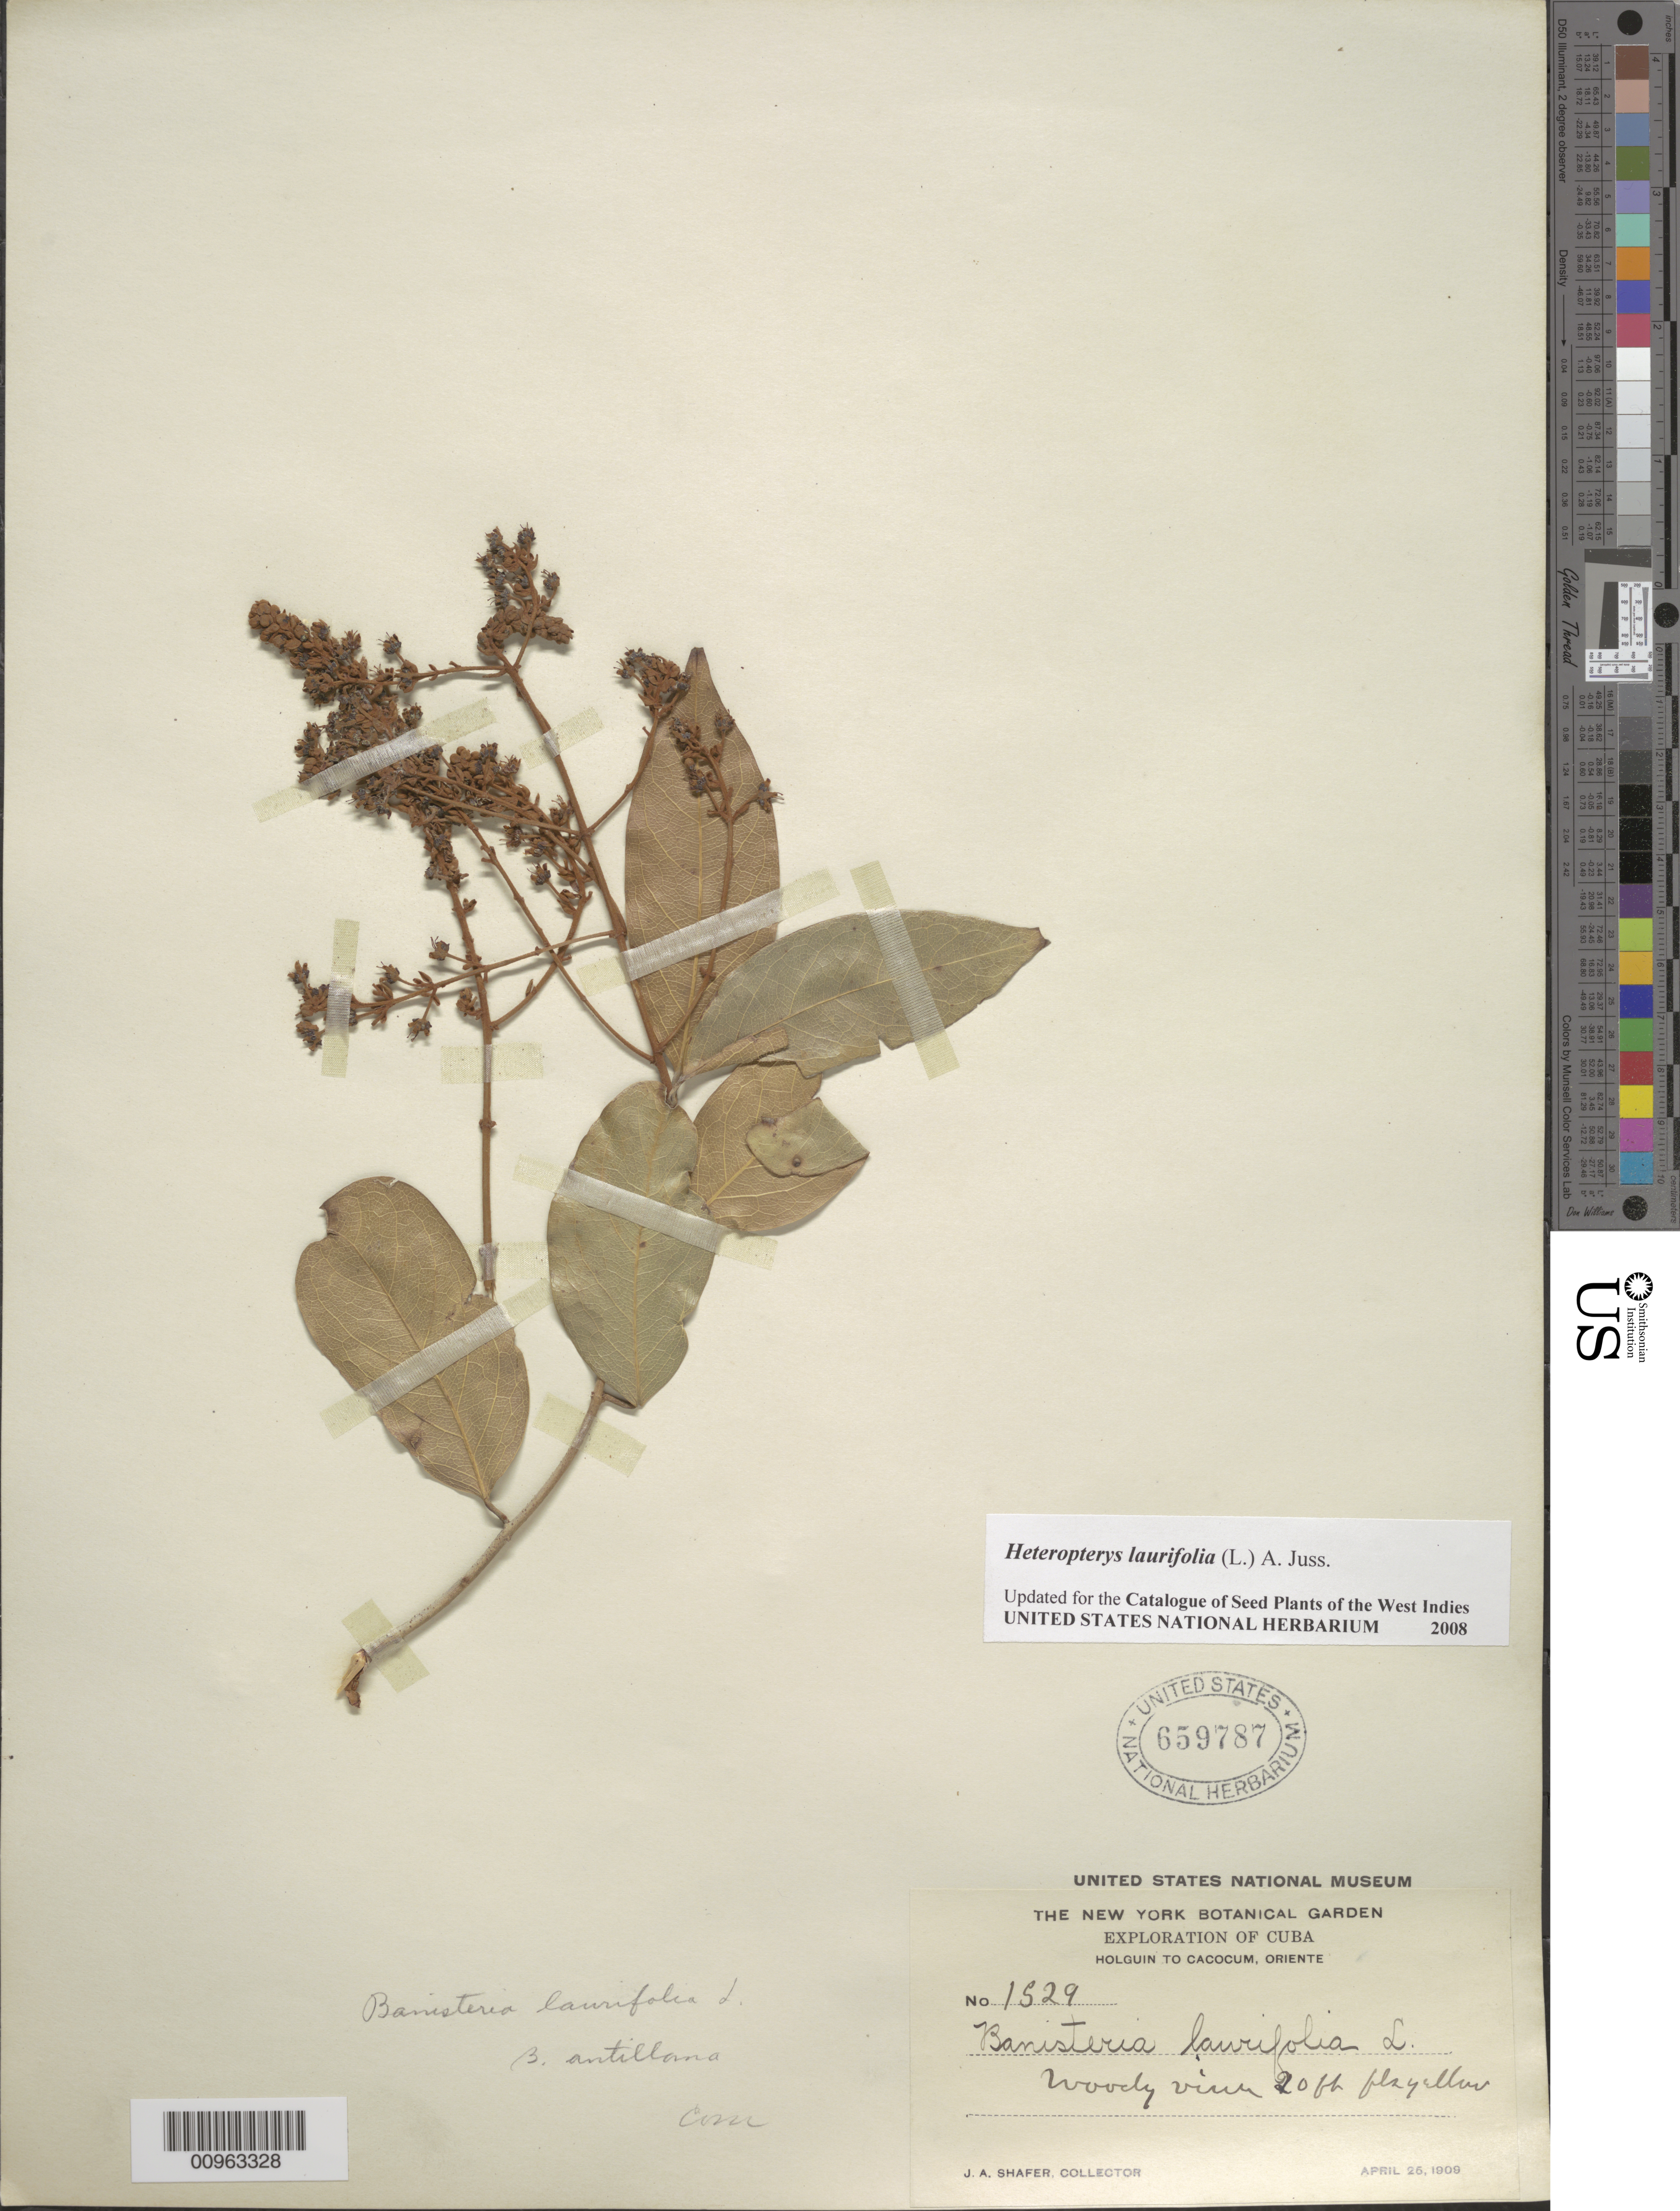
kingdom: Plantae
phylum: Tracheophyta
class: Magnoliopsida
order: Malpighiales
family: Malpighiaceae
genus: Heteropterys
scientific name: Heteropterys laurifolia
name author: (L.) A. Juss.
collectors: J. A. Shafer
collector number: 1529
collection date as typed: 25 Apr 1909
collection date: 1909-04-25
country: Cuba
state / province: Oriente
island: Cuba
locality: Holguin to Cacocum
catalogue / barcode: US 659787